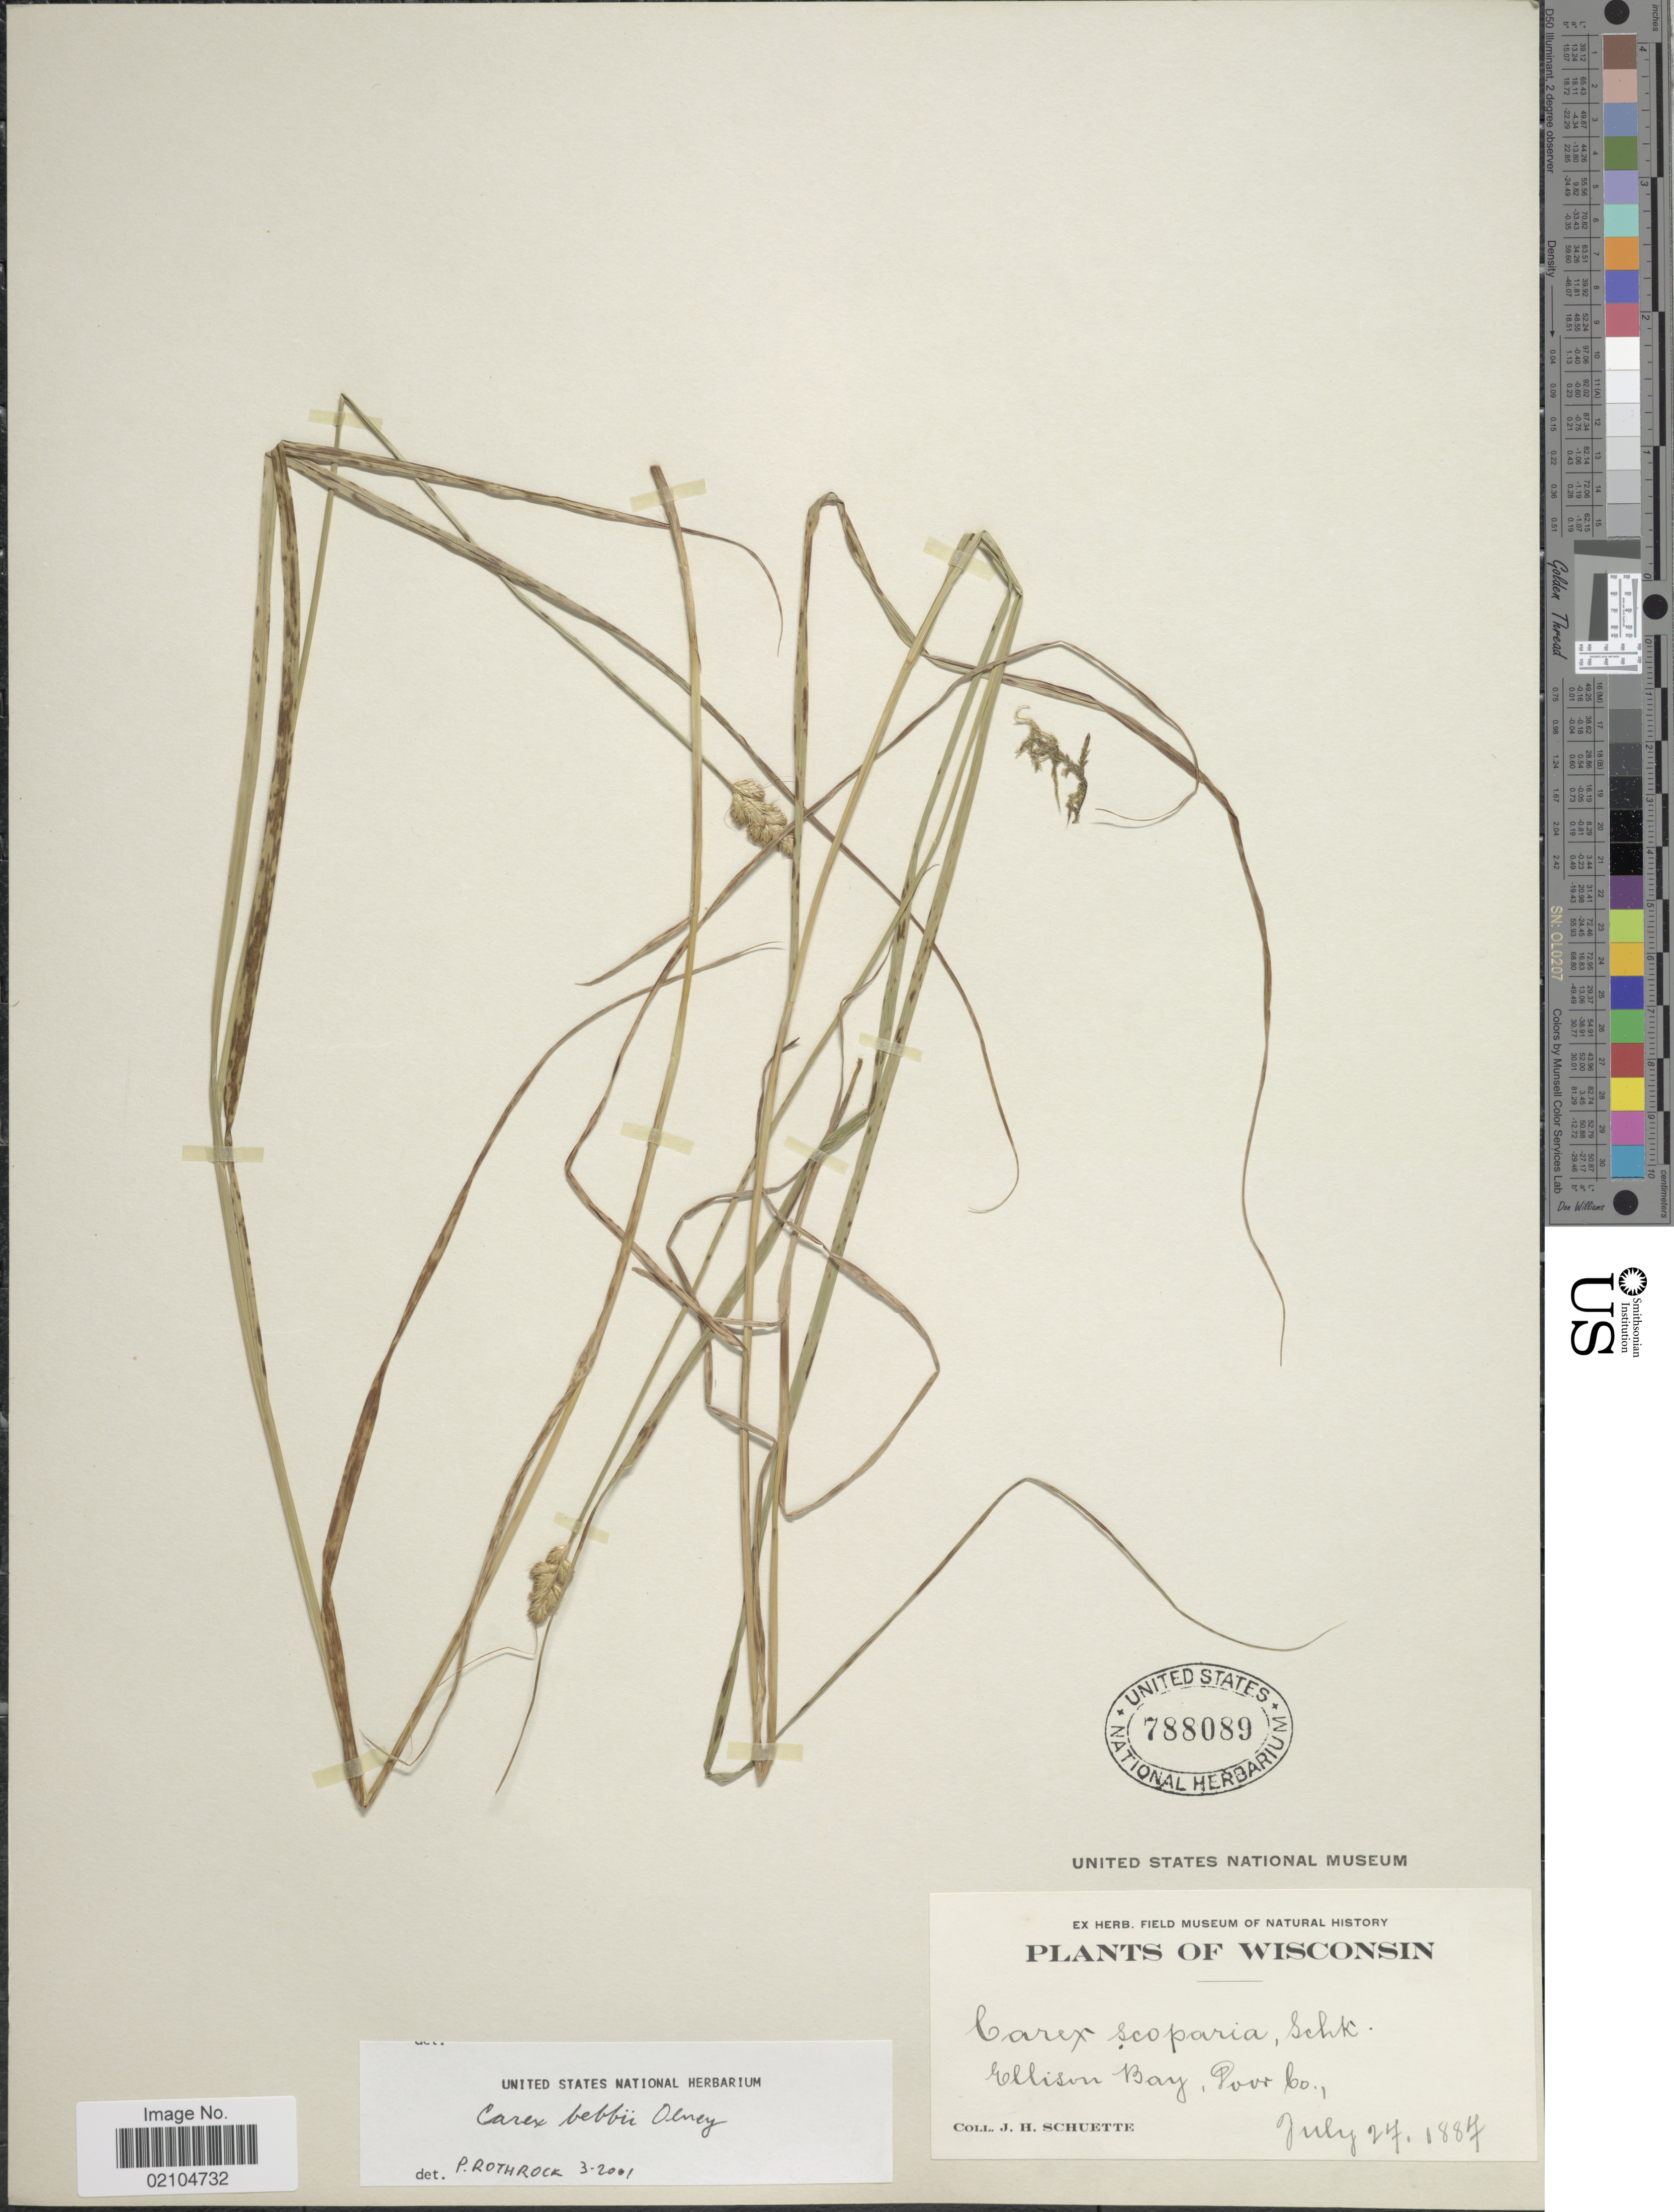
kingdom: Plantae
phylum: Tracheophyta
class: Liliopsida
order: Poales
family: Cyperaceae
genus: Carex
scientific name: Carex bebbii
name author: (L.H. Bailey) Olney ex Fernald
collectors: J. H. Schuette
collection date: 1887-07-27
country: United States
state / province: Wisconsin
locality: Ellison Bay, Door Co.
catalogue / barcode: US 788089